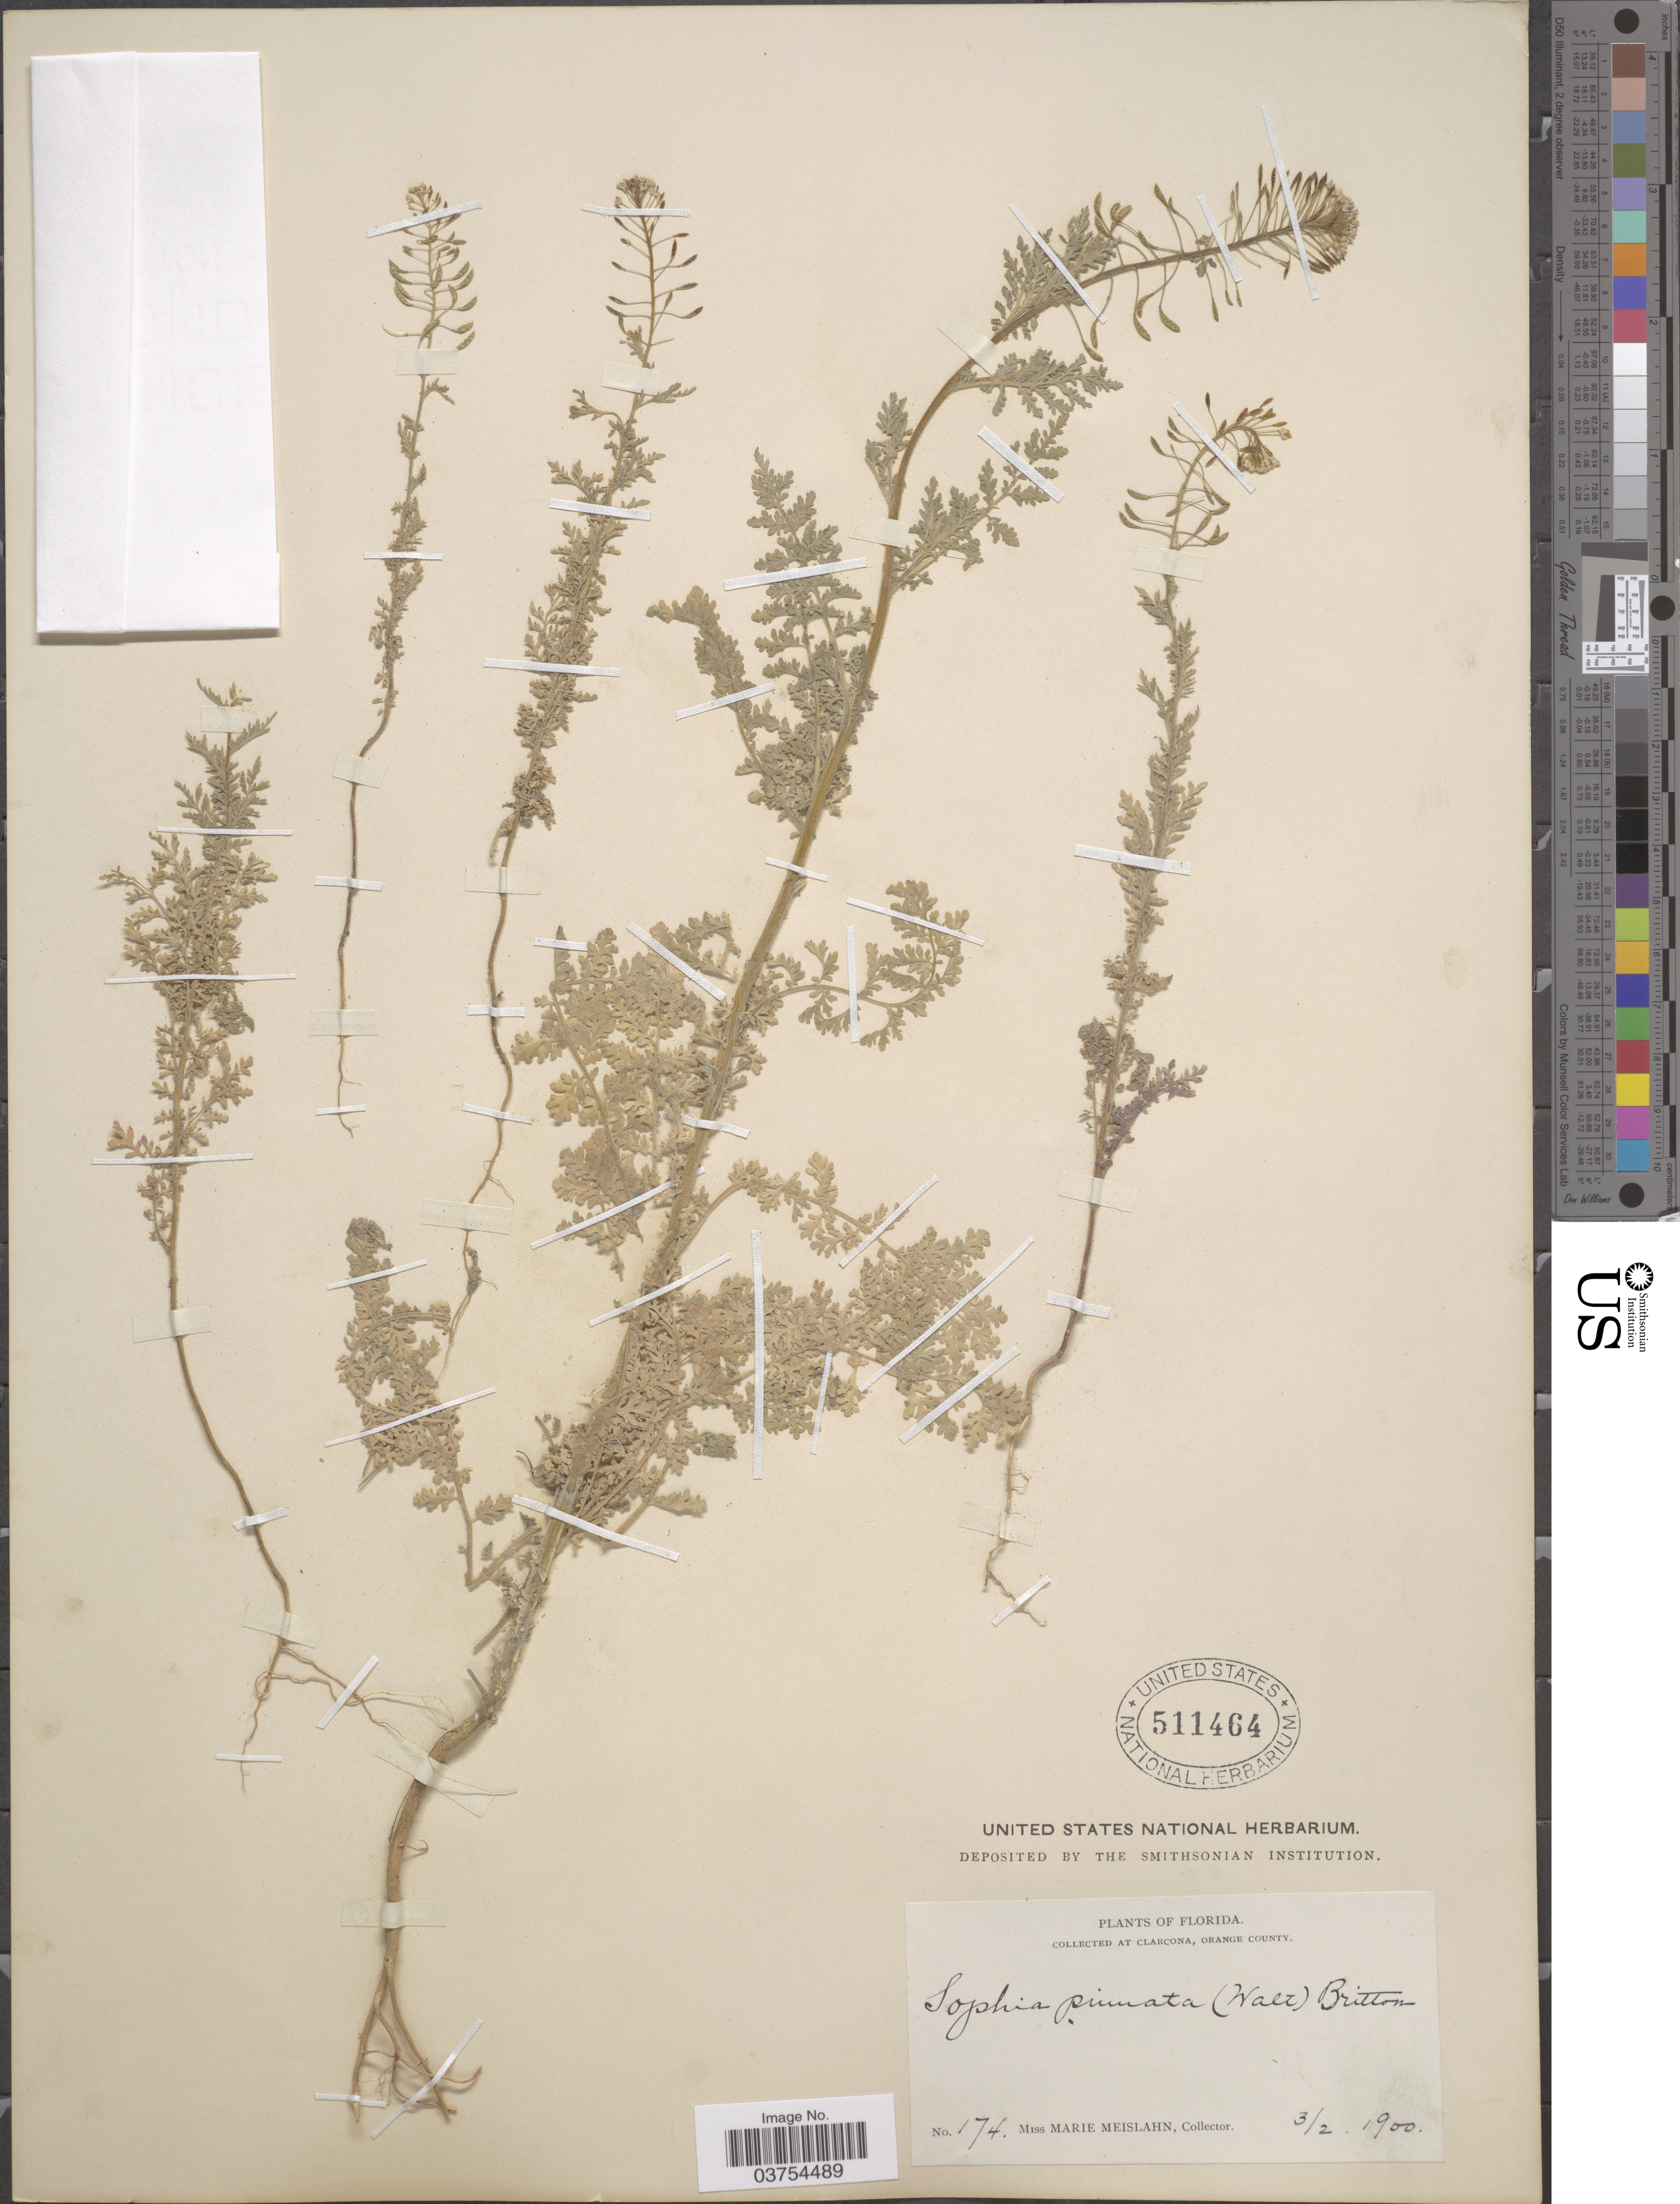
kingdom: Plantae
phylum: Tracheophyta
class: Magnoliopsida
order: Brassicales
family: Brassicaceae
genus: Descurainia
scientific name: Descurainia pinnata subsp. typica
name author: (C.A. Mey.) Detling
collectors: M. Meislahn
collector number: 174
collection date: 1900-03-02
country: United States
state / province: Florida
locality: Clarcona, Orange County.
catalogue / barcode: US 511464